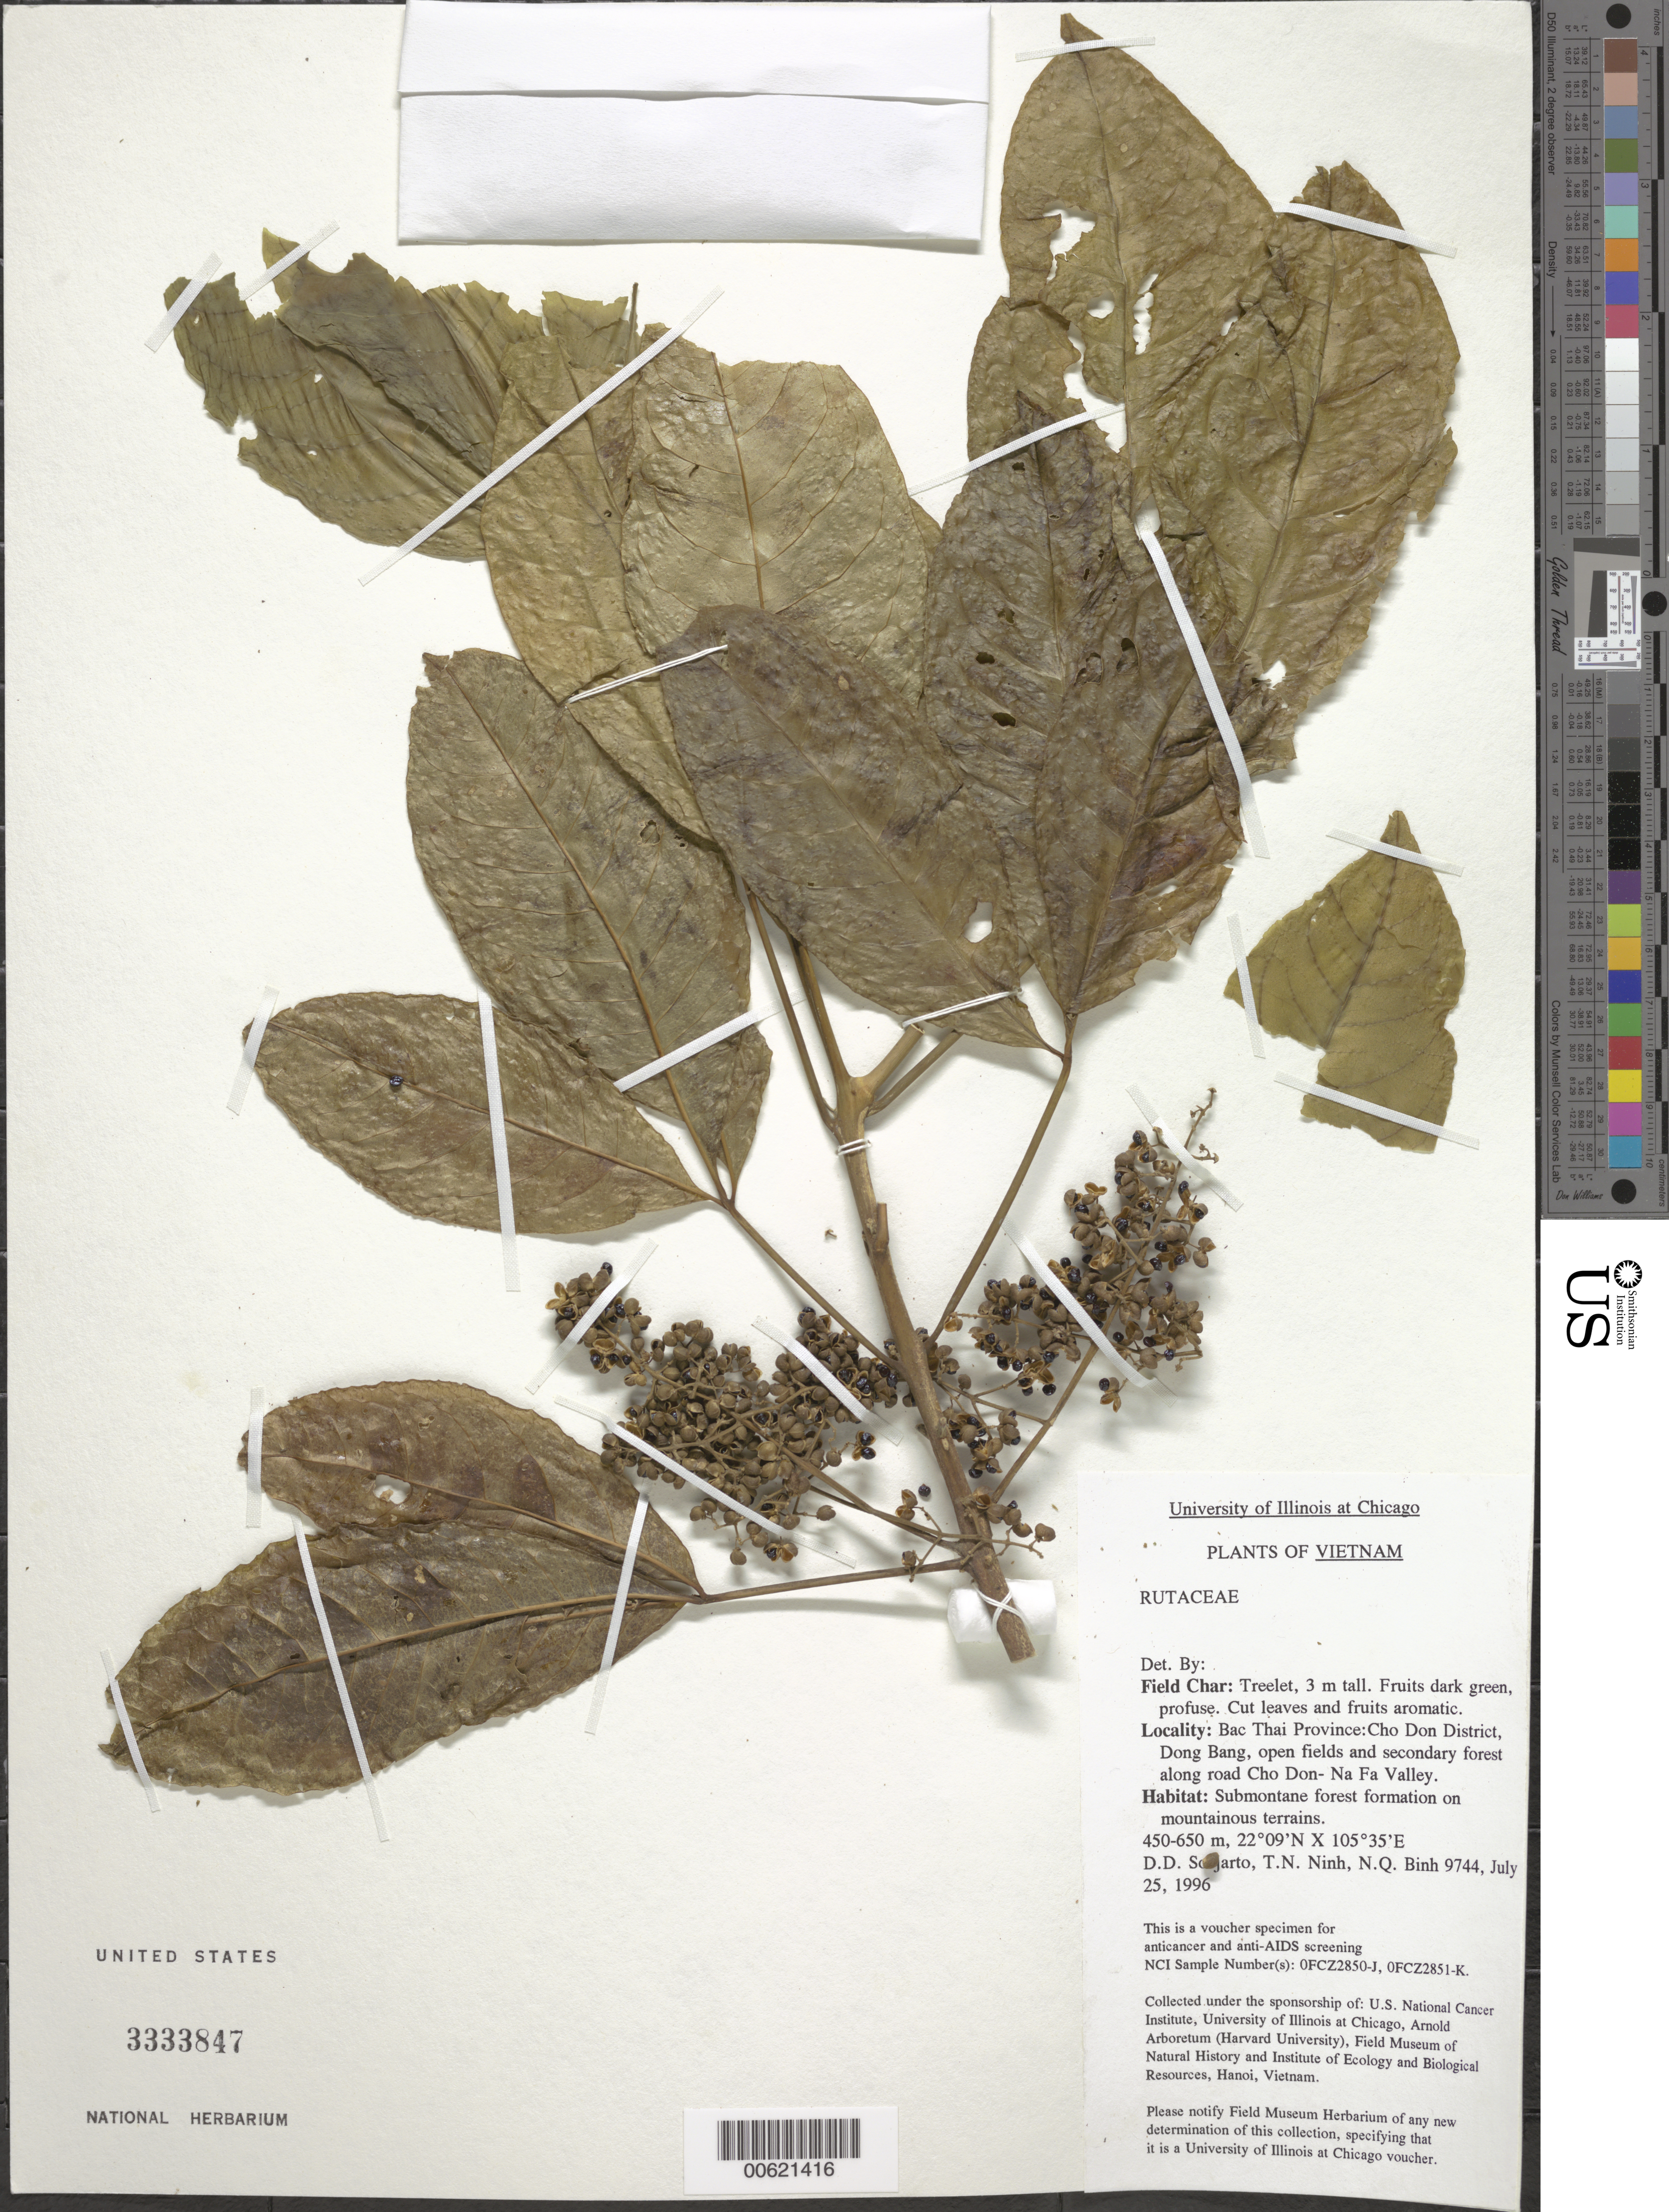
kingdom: Plantae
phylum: Tracheophyta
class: Magnoliopsida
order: Sapindales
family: Rutaceae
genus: Melicope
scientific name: Melicope sp.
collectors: D. D. Soejarto, T. N. Ninh & N. Binh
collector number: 9744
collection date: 1996-07-25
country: Vietnam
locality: Bac Thai Province: Cho Don District, Dong Bang, open fields and secondary forest along road Cho Don-Na Fa Valley.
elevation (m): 450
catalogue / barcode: US 3333847